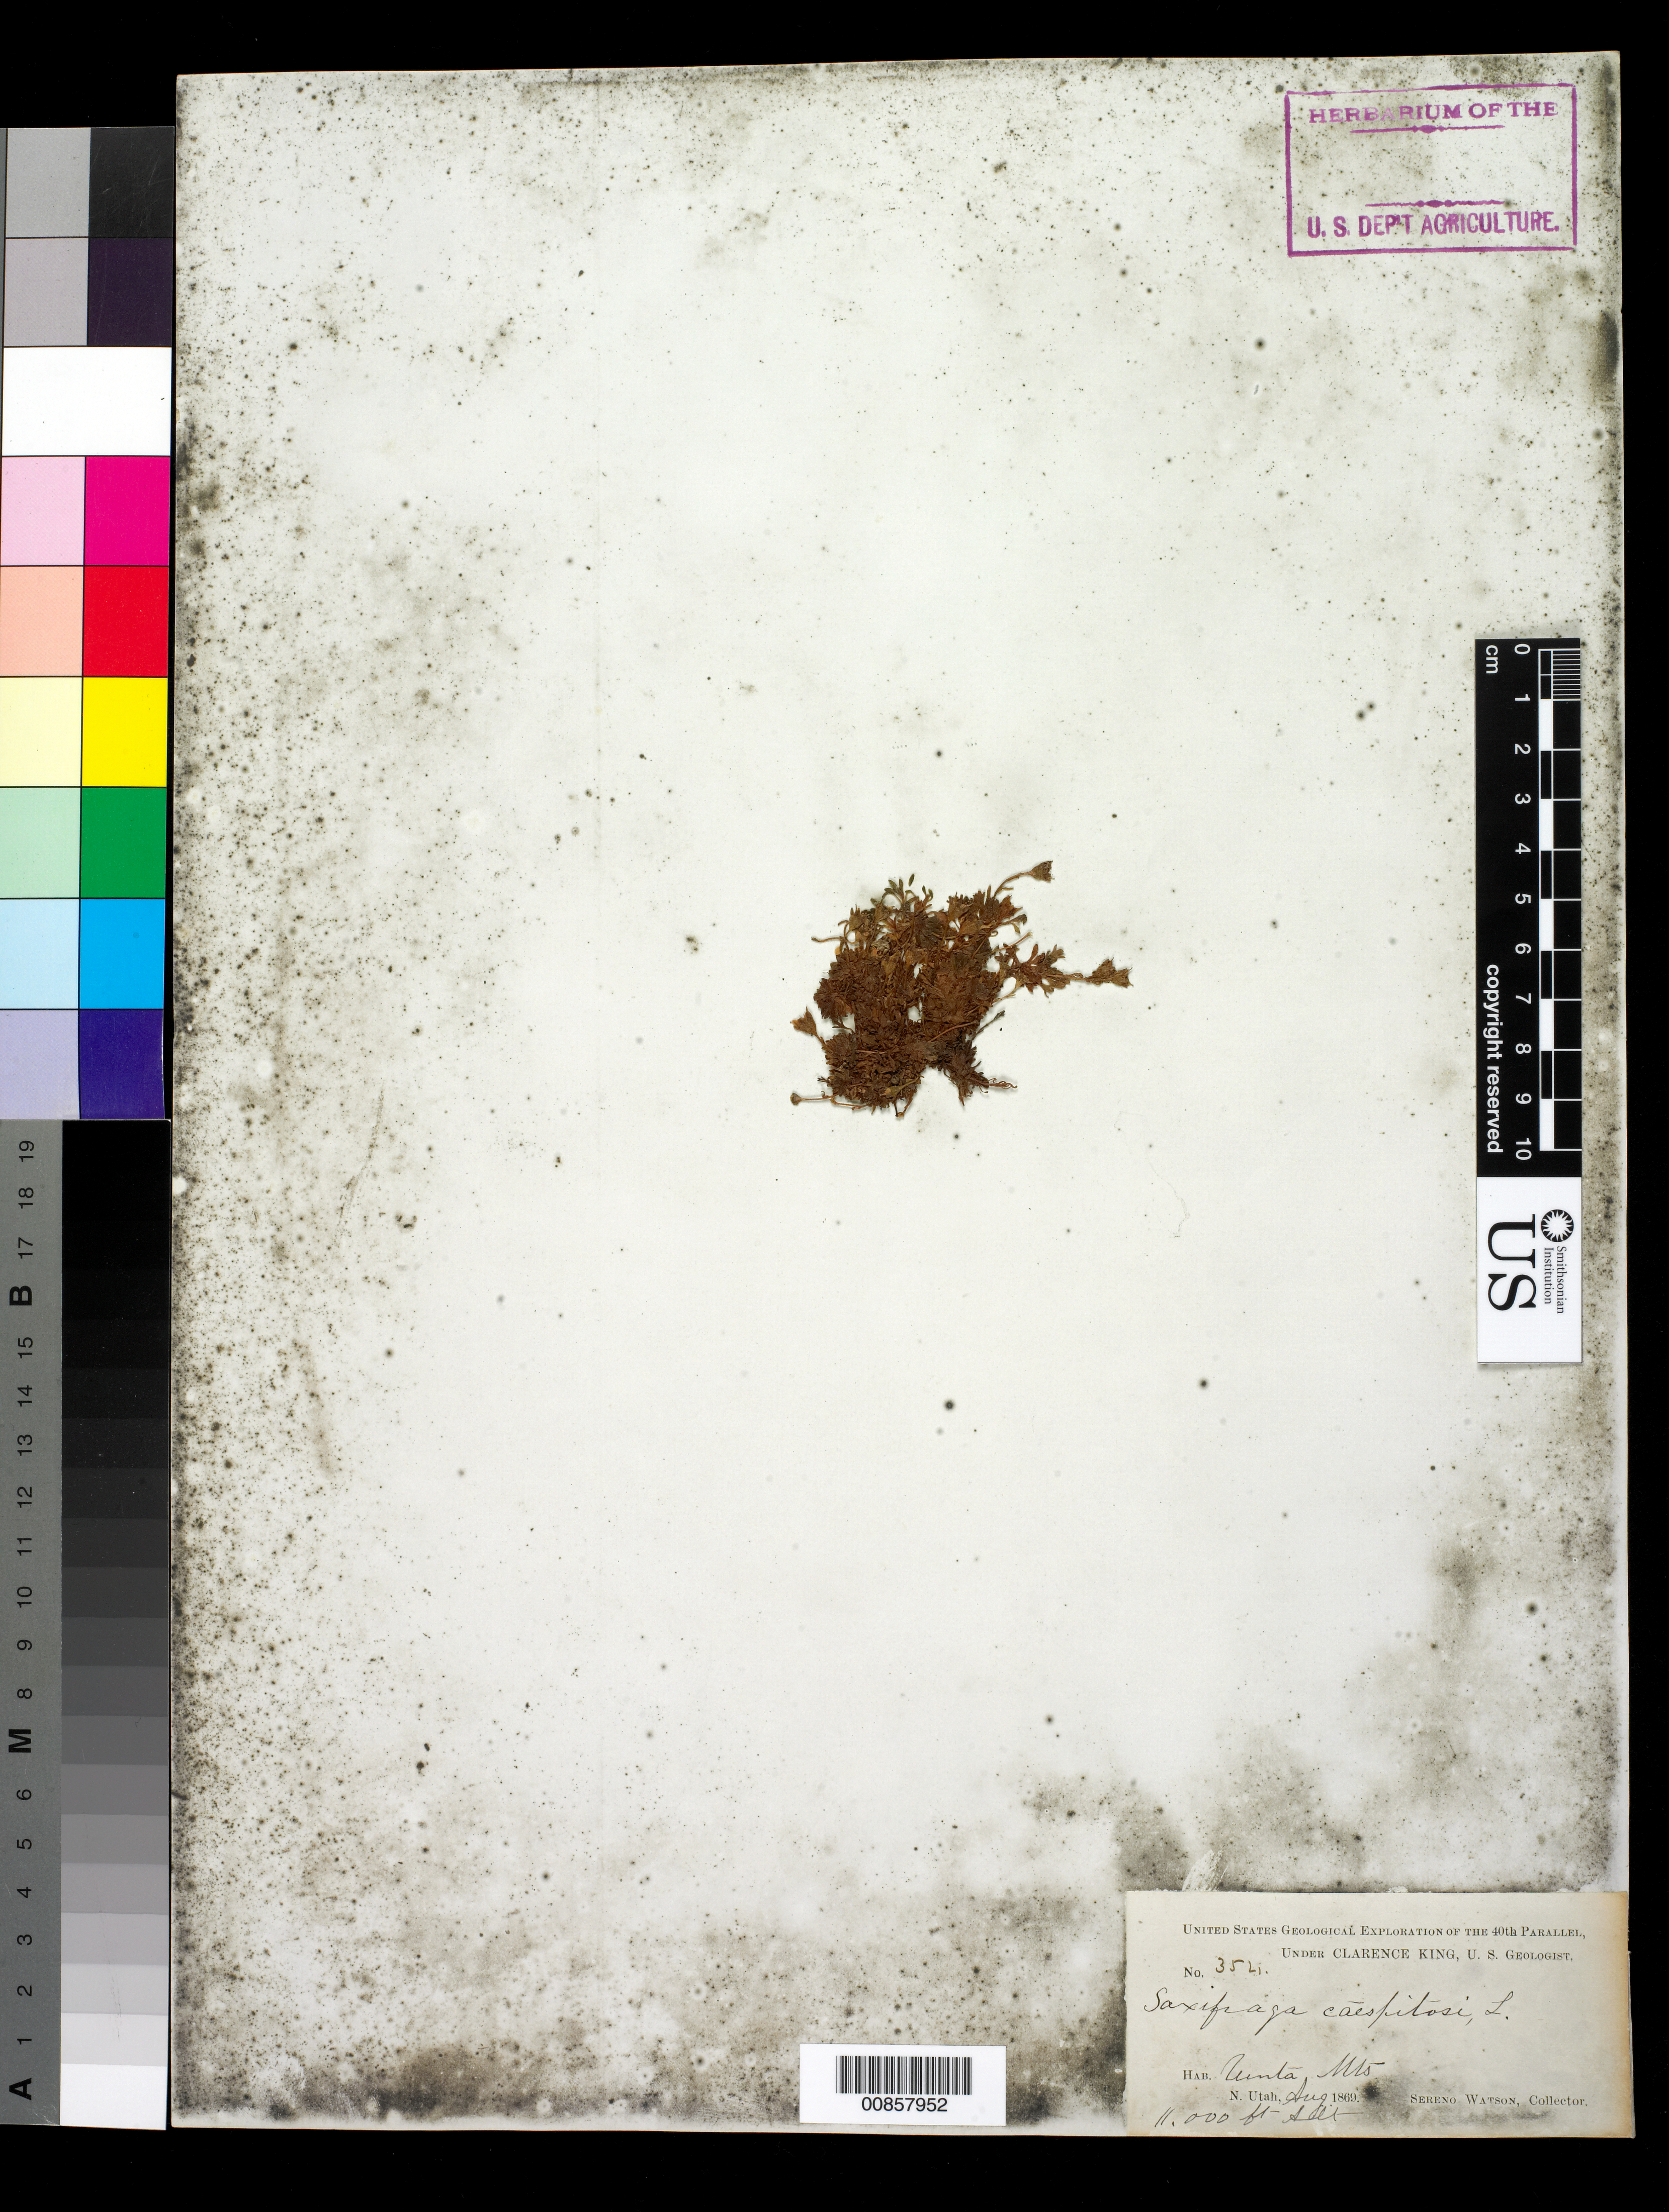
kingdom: Plantae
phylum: Tracheophyta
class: Magnoliopsida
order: Saxifragales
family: Saxifragaceae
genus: Saxifraga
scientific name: Saxifraga caespitosa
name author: L.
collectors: S. Watson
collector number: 354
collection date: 1869-08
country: United States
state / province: Utah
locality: N. Utah, Uinta Mts.